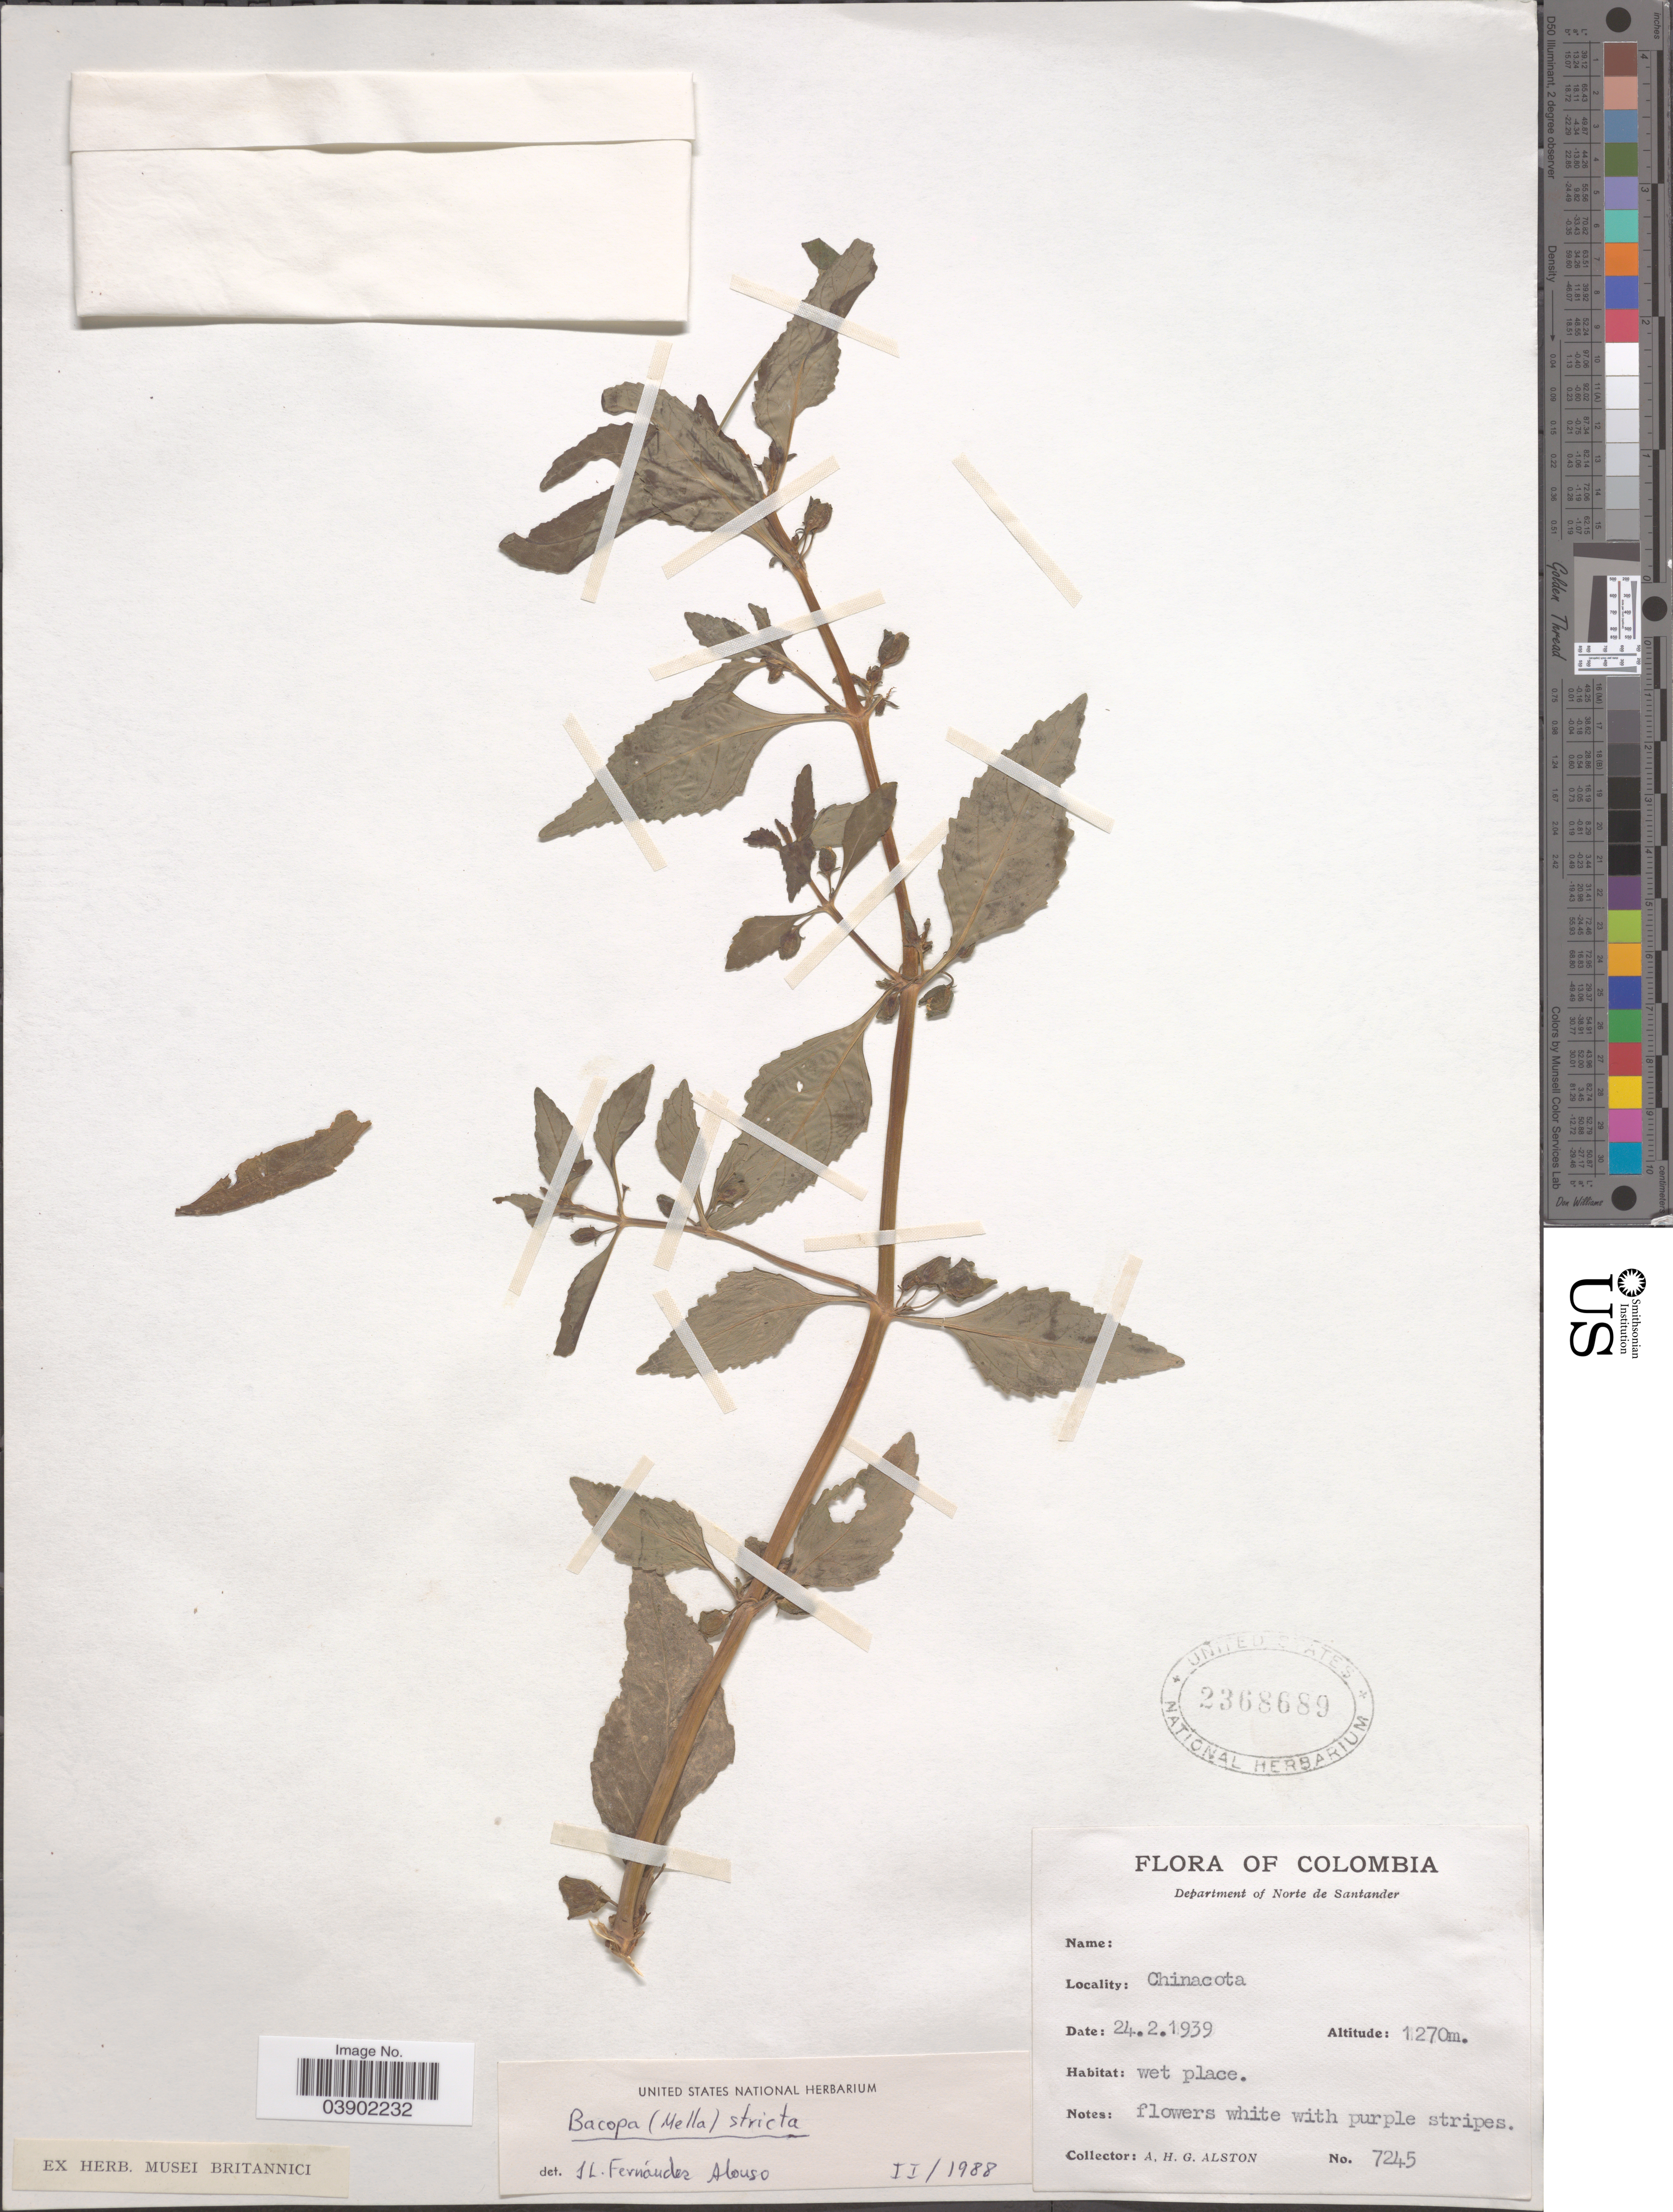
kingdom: Plantae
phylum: Tracheophyta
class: Magnoliopsida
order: Lamiales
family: Plantaginaceae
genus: Bacopa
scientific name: Bacopa stricta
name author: (Schrad.) Wettst. ex Edwall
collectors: A. H. Alston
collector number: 7245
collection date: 1939-02-24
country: Colombia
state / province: Norte de Santander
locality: Department of Norte de Santander. Chinacota.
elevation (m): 1270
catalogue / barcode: US 2368689